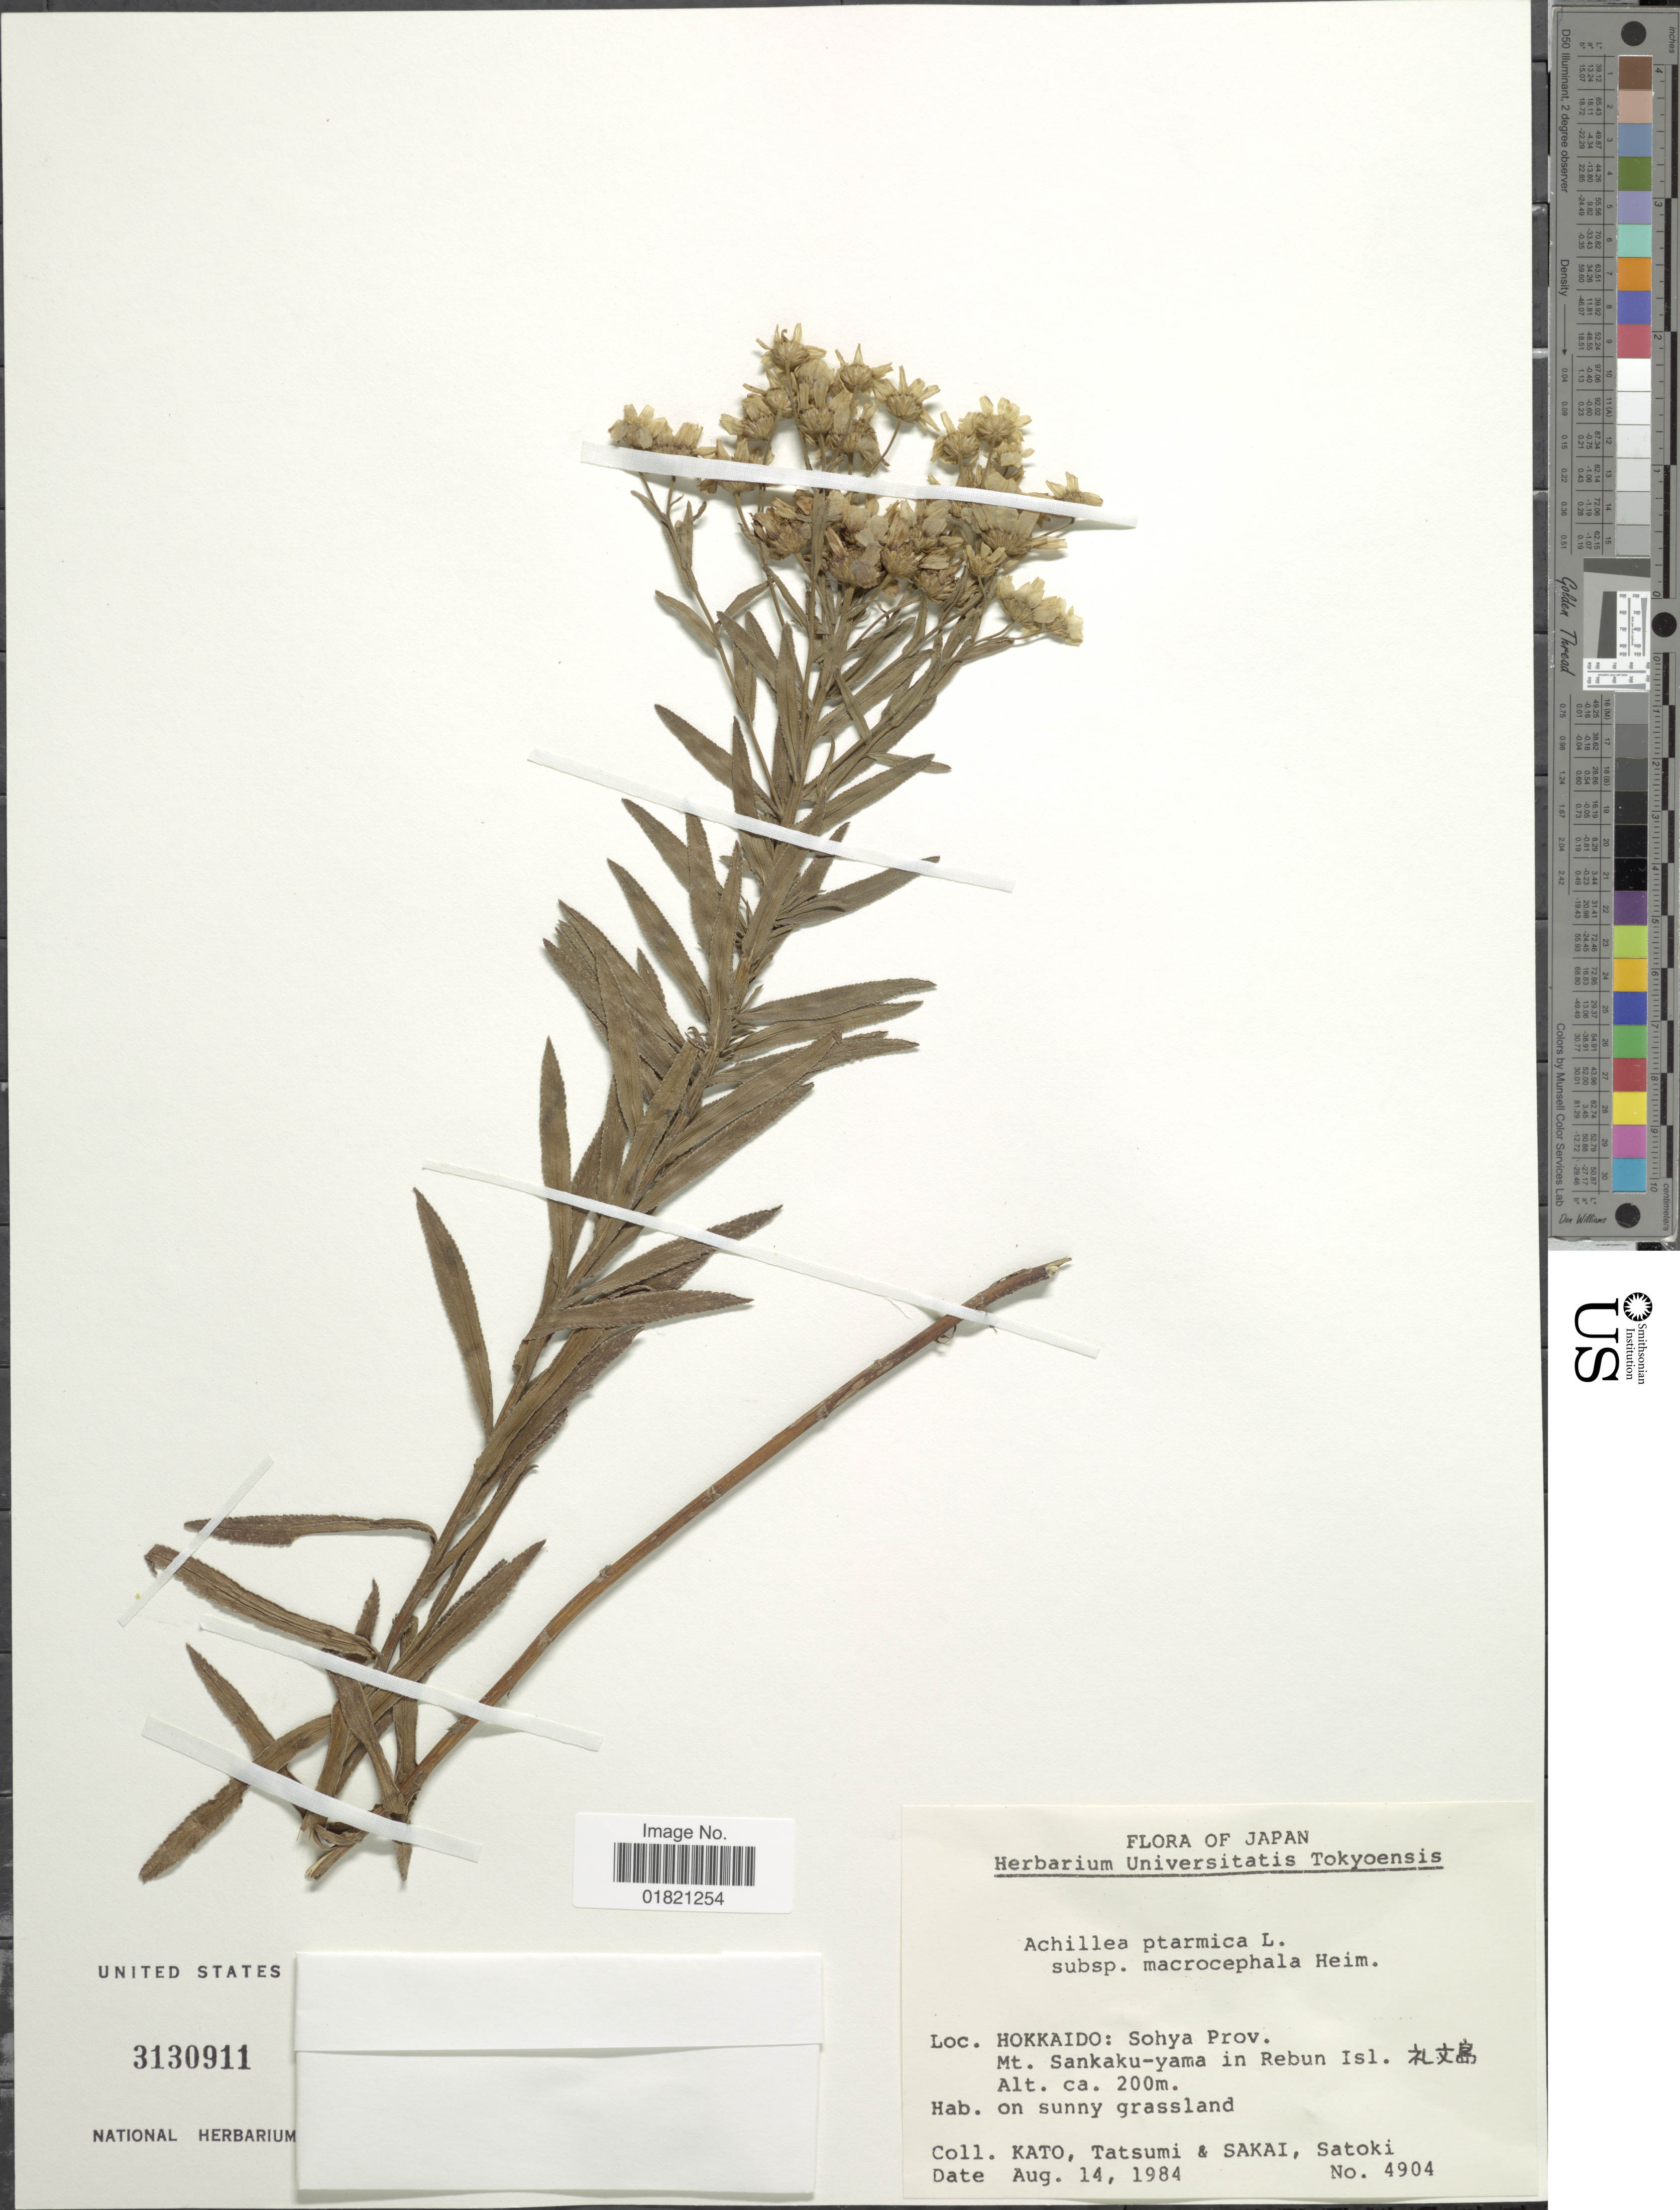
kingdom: Plantae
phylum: Tracheophyta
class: Magnoliopsida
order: Asterales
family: Asteraceae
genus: Achillea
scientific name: Achillea ptarmica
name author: L.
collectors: -- Kato, -. Tatsumi, Sakai & Satoki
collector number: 4904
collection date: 1984-08-14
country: Japan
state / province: Hokkaidō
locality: Sohya Prov. Mt. Sankaku-yama in Rebun Isl.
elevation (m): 200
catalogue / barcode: US 3130911